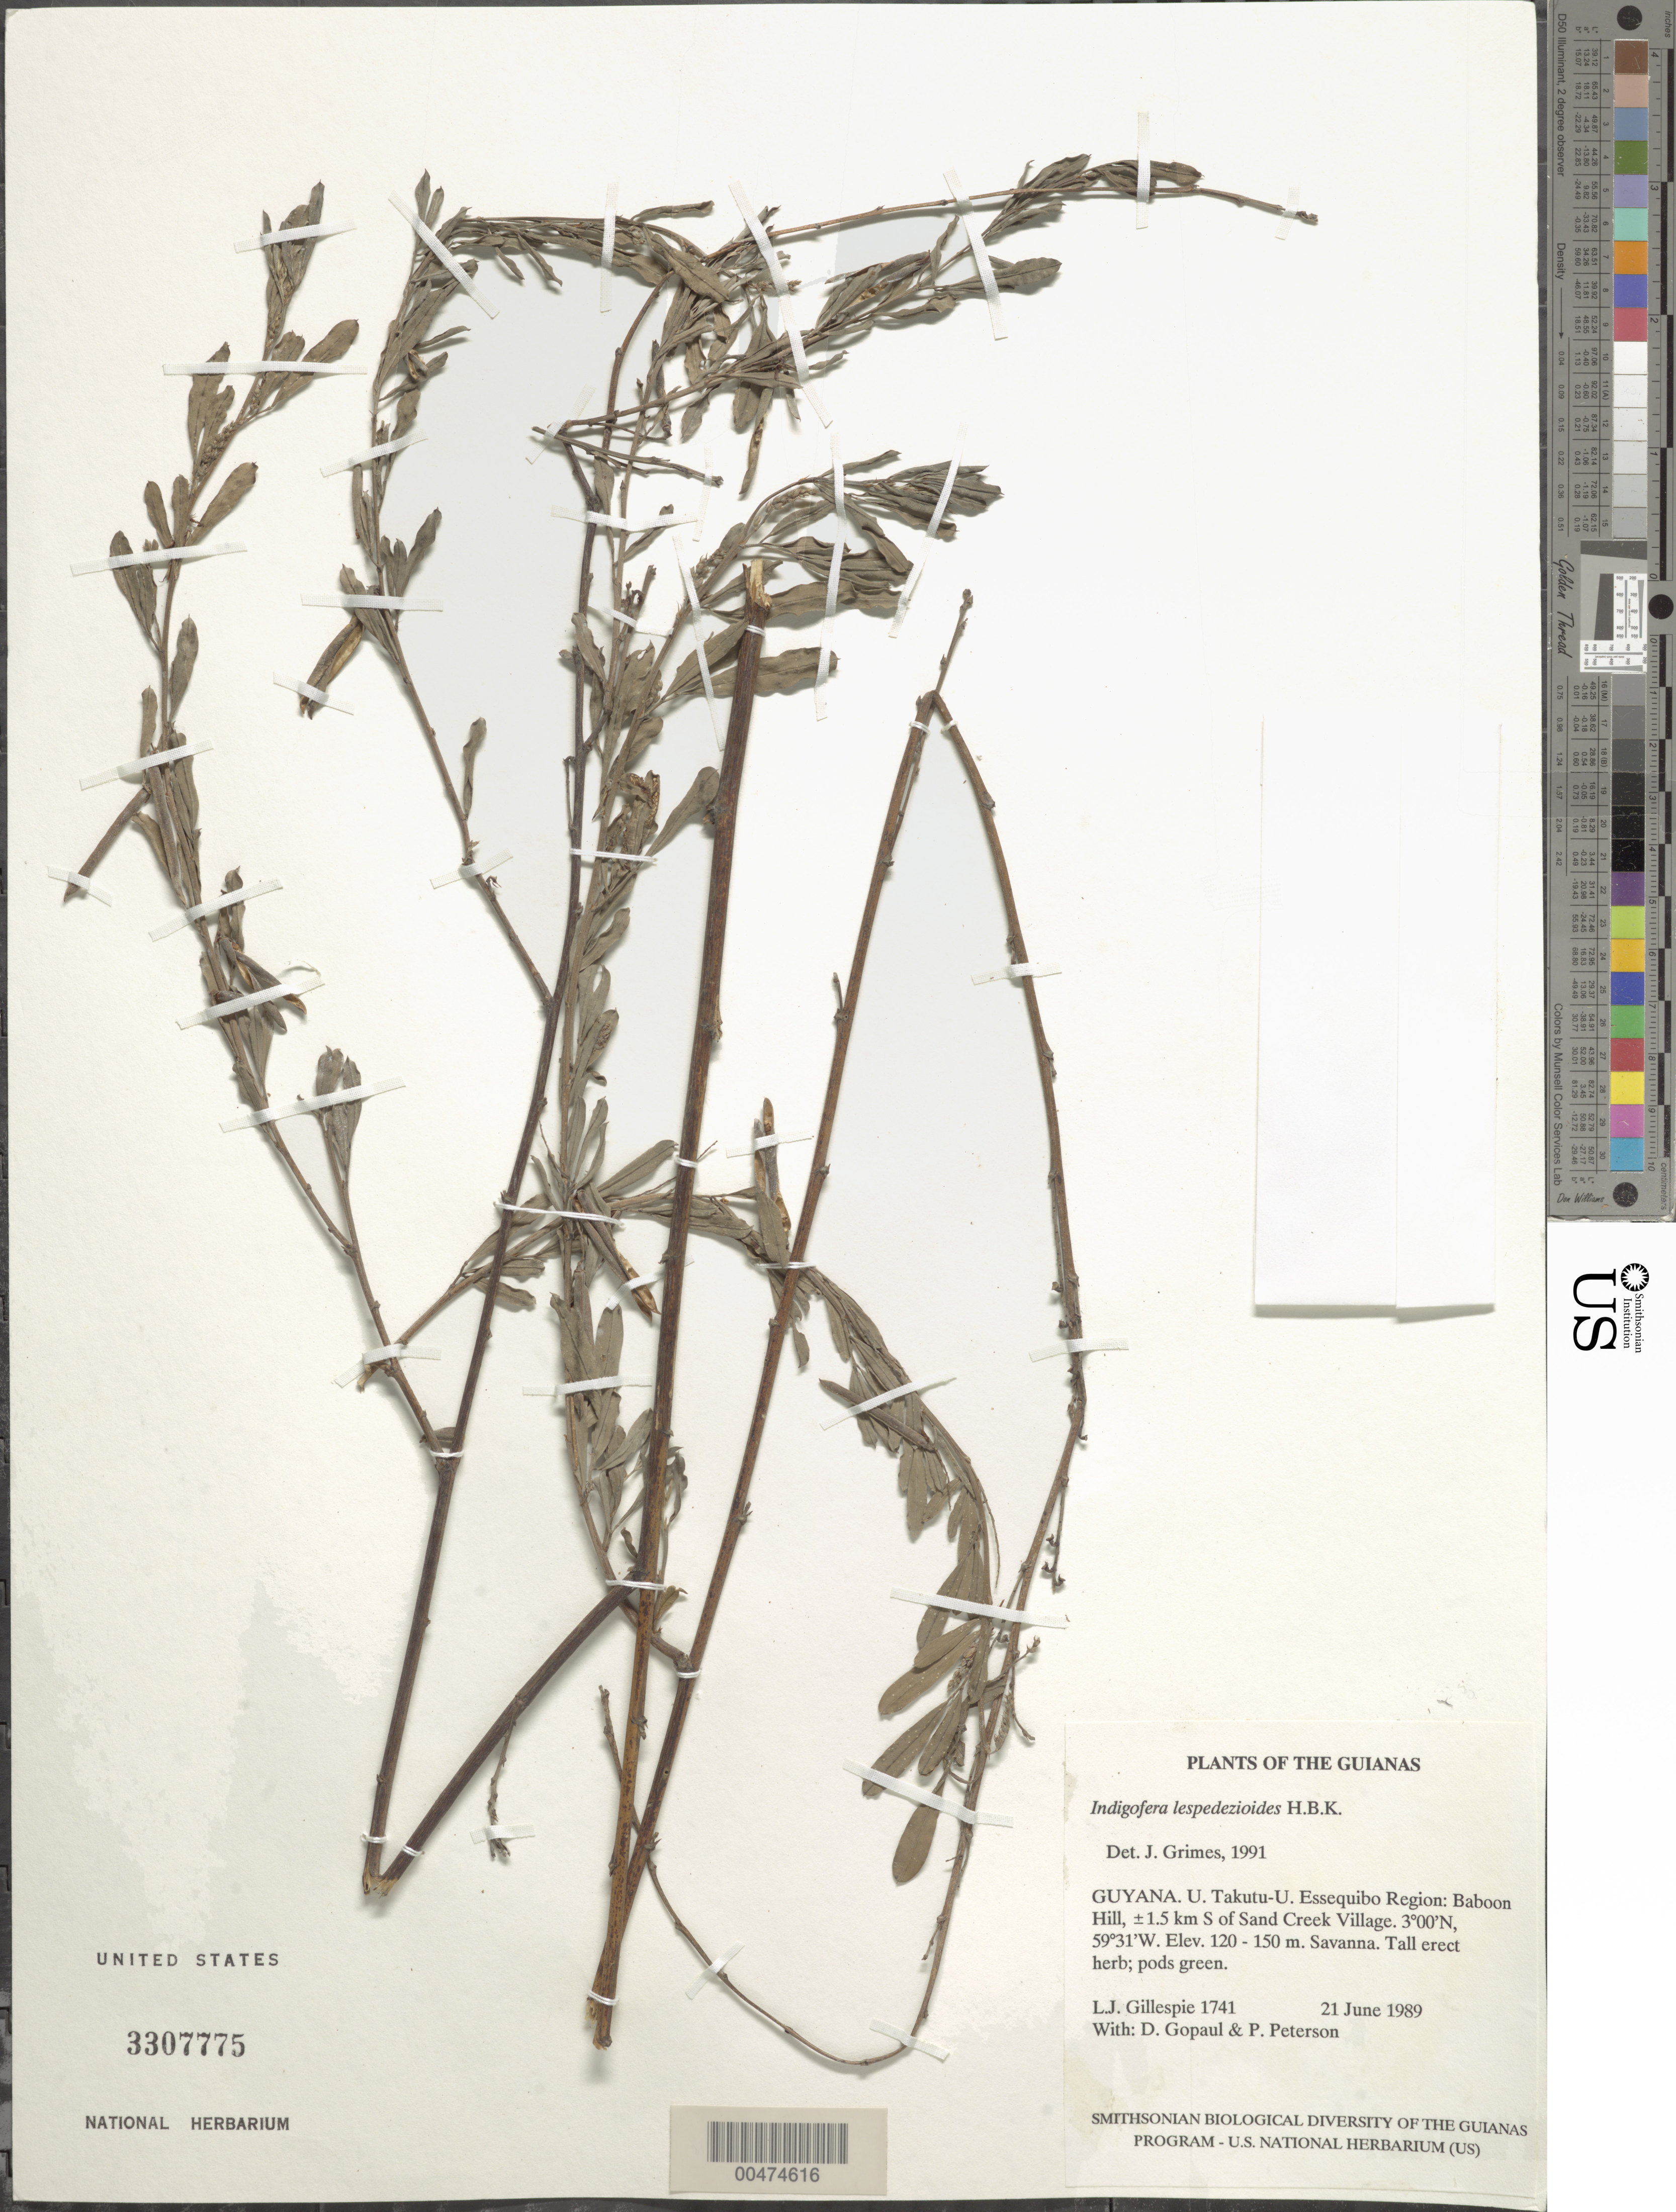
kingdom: Plantae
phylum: Tracheophyta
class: Magnoliopsida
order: Fabales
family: Fabaceae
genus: Indigofera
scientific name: Indigofera lespedezioides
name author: Kunth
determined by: Grimes, J.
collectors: L. J. Gillespie, D. Gopaul & P. M. Peterson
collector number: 1741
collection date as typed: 21 June 1989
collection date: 1989-06-21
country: Guyana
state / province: U. Takutu-U. Essequibo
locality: Baboon Hill, ±1.5 km S of Sand Creek Village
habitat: Savanna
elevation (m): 120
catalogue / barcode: US 3307775